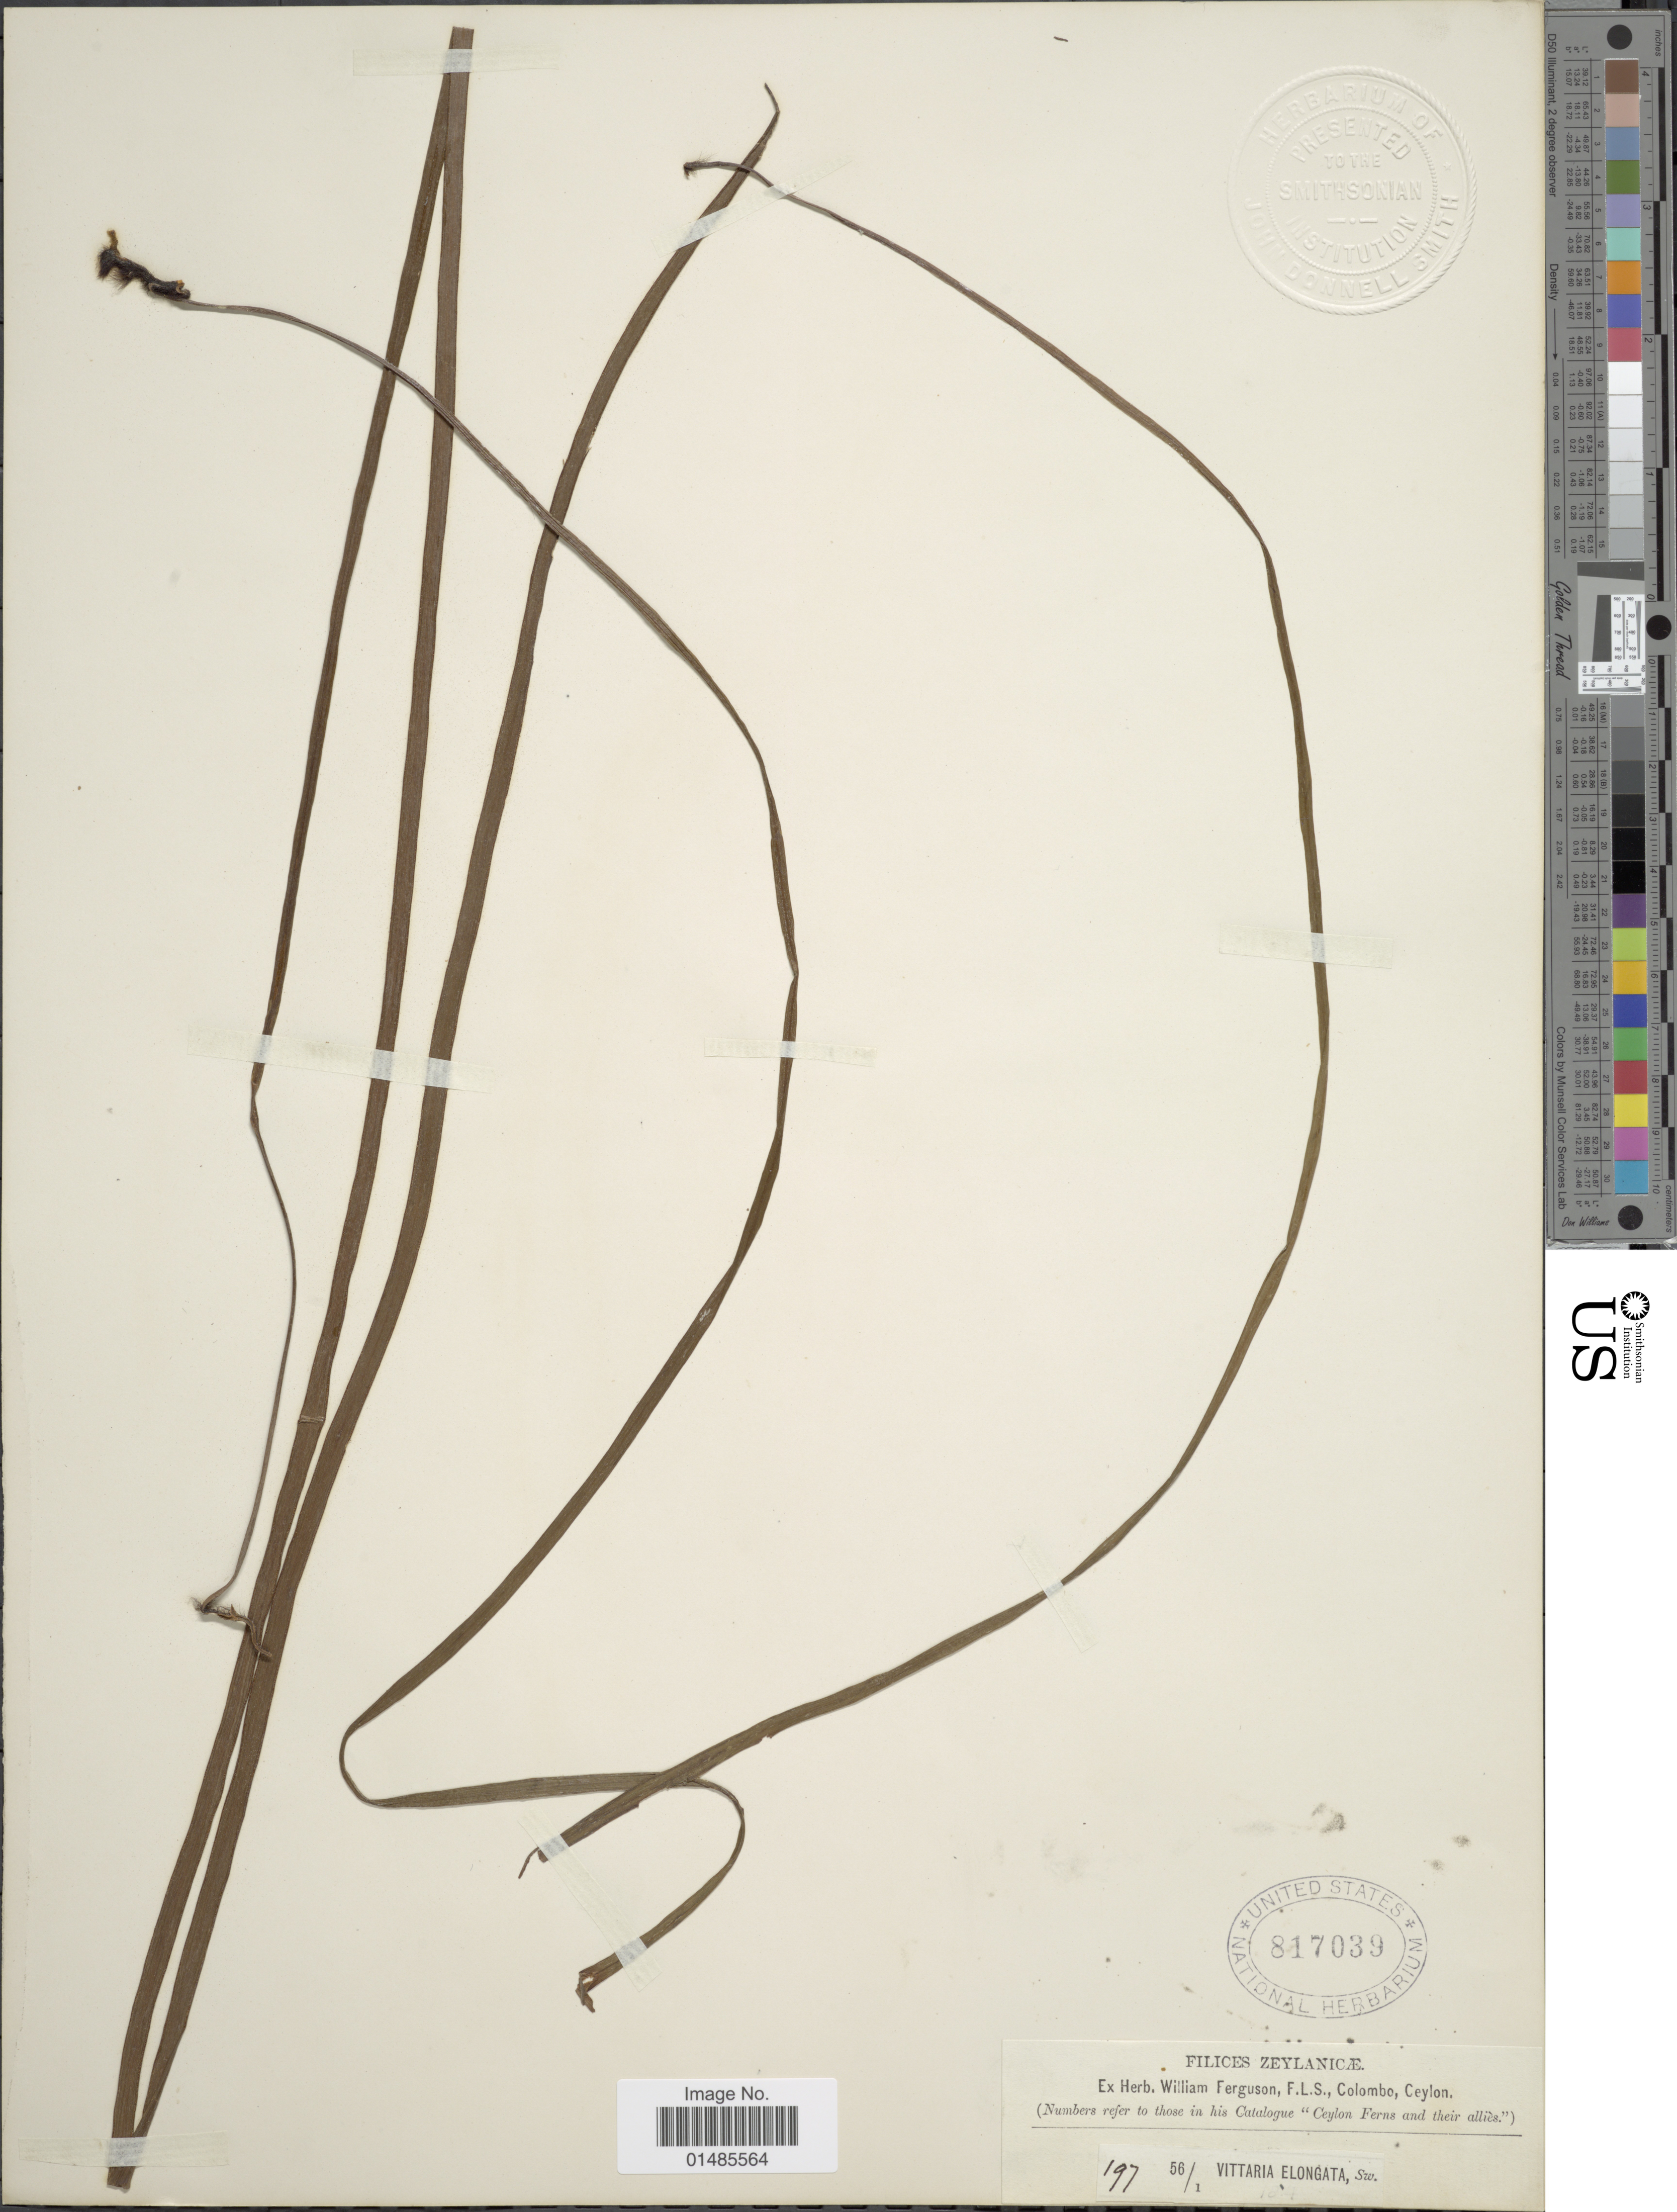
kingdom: Plantae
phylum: Tracheophyta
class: Polypodiopsida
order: Polypodiales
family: Pteridaceae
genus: Haplopteris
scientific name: Haplopteris elongata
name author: (Sw.) Crane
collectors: ex herb. W. Ferguson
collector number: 197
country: Sri Lanka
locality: Filices Zeylanicæ, Ceylon.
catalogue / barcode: US 817039